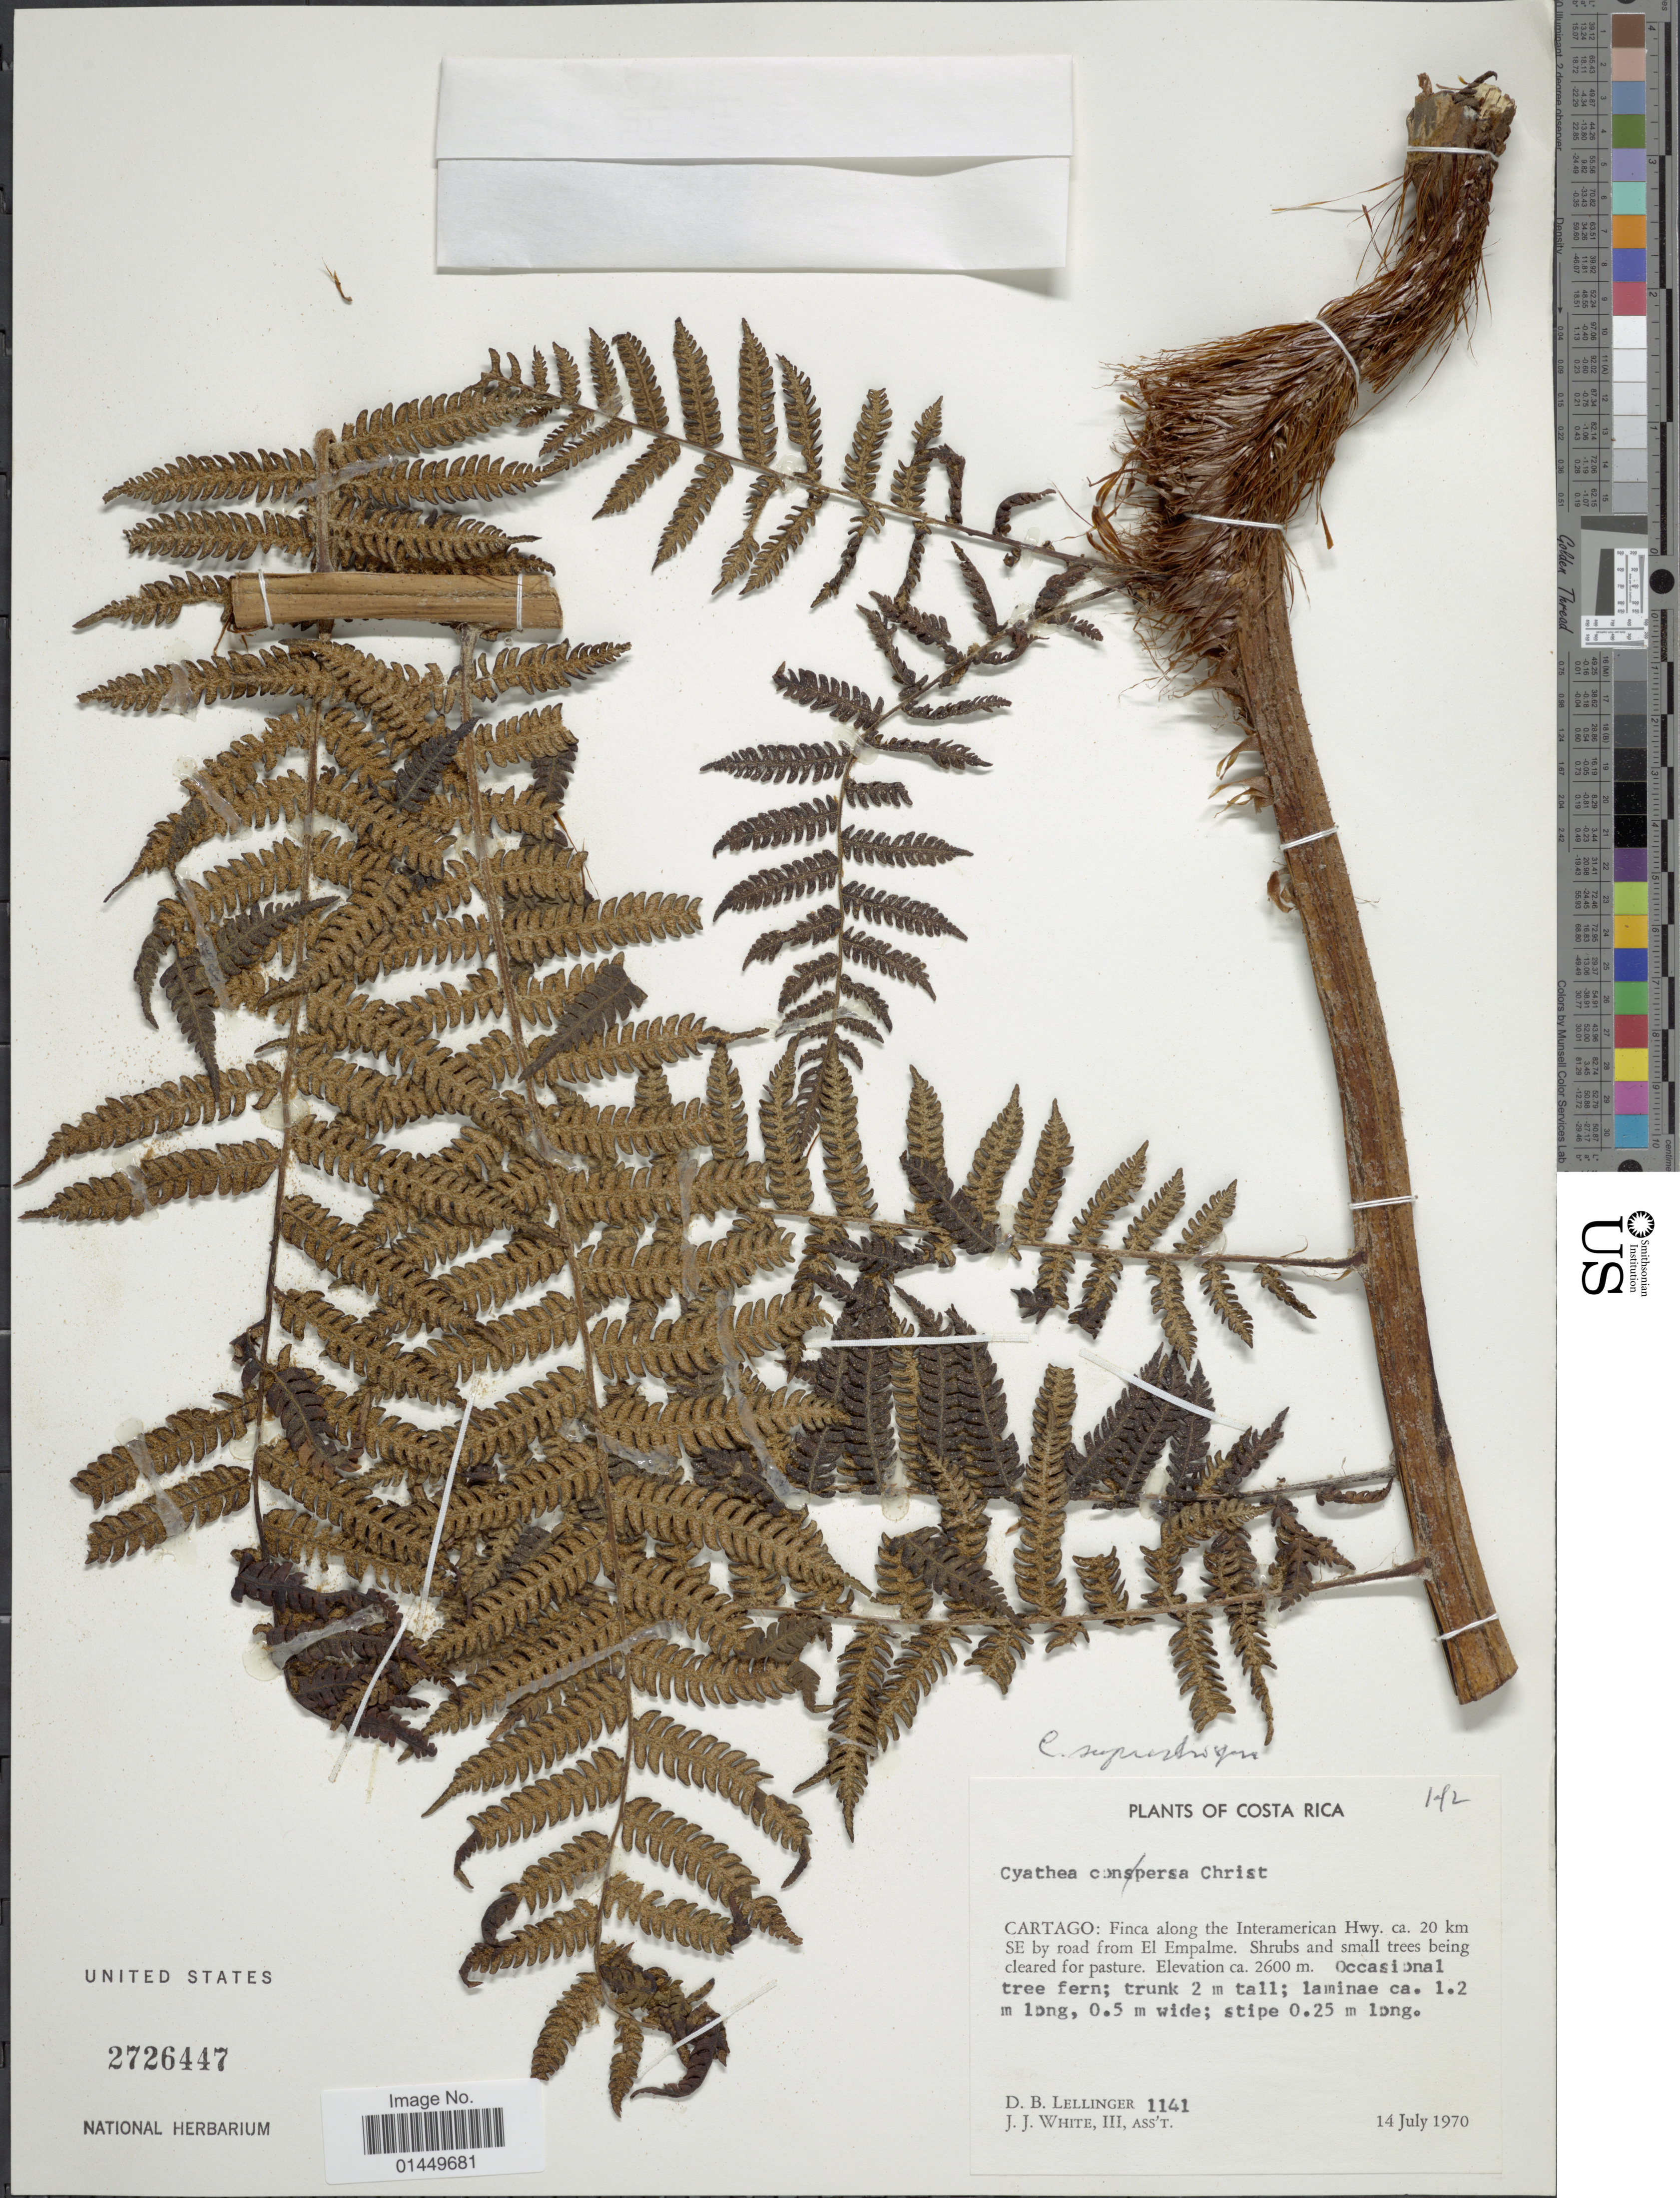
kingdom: Plantae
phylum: Tracheophyta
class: Polypodiopsida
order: Cyatheales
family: Cyatheaceae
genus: Cyathea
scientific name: Cyathea suprastrigosa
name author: (Christ) Maxon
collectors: D. B. Lellinger & J. J. White III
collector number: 1141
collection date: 1970-07-14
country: Costa Rica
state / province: Cartago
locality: Cartago: Finca along the Interamerican Hwy. ca. 20 km SE by road from El Empalme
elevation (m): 2600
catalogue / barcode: US 2726447